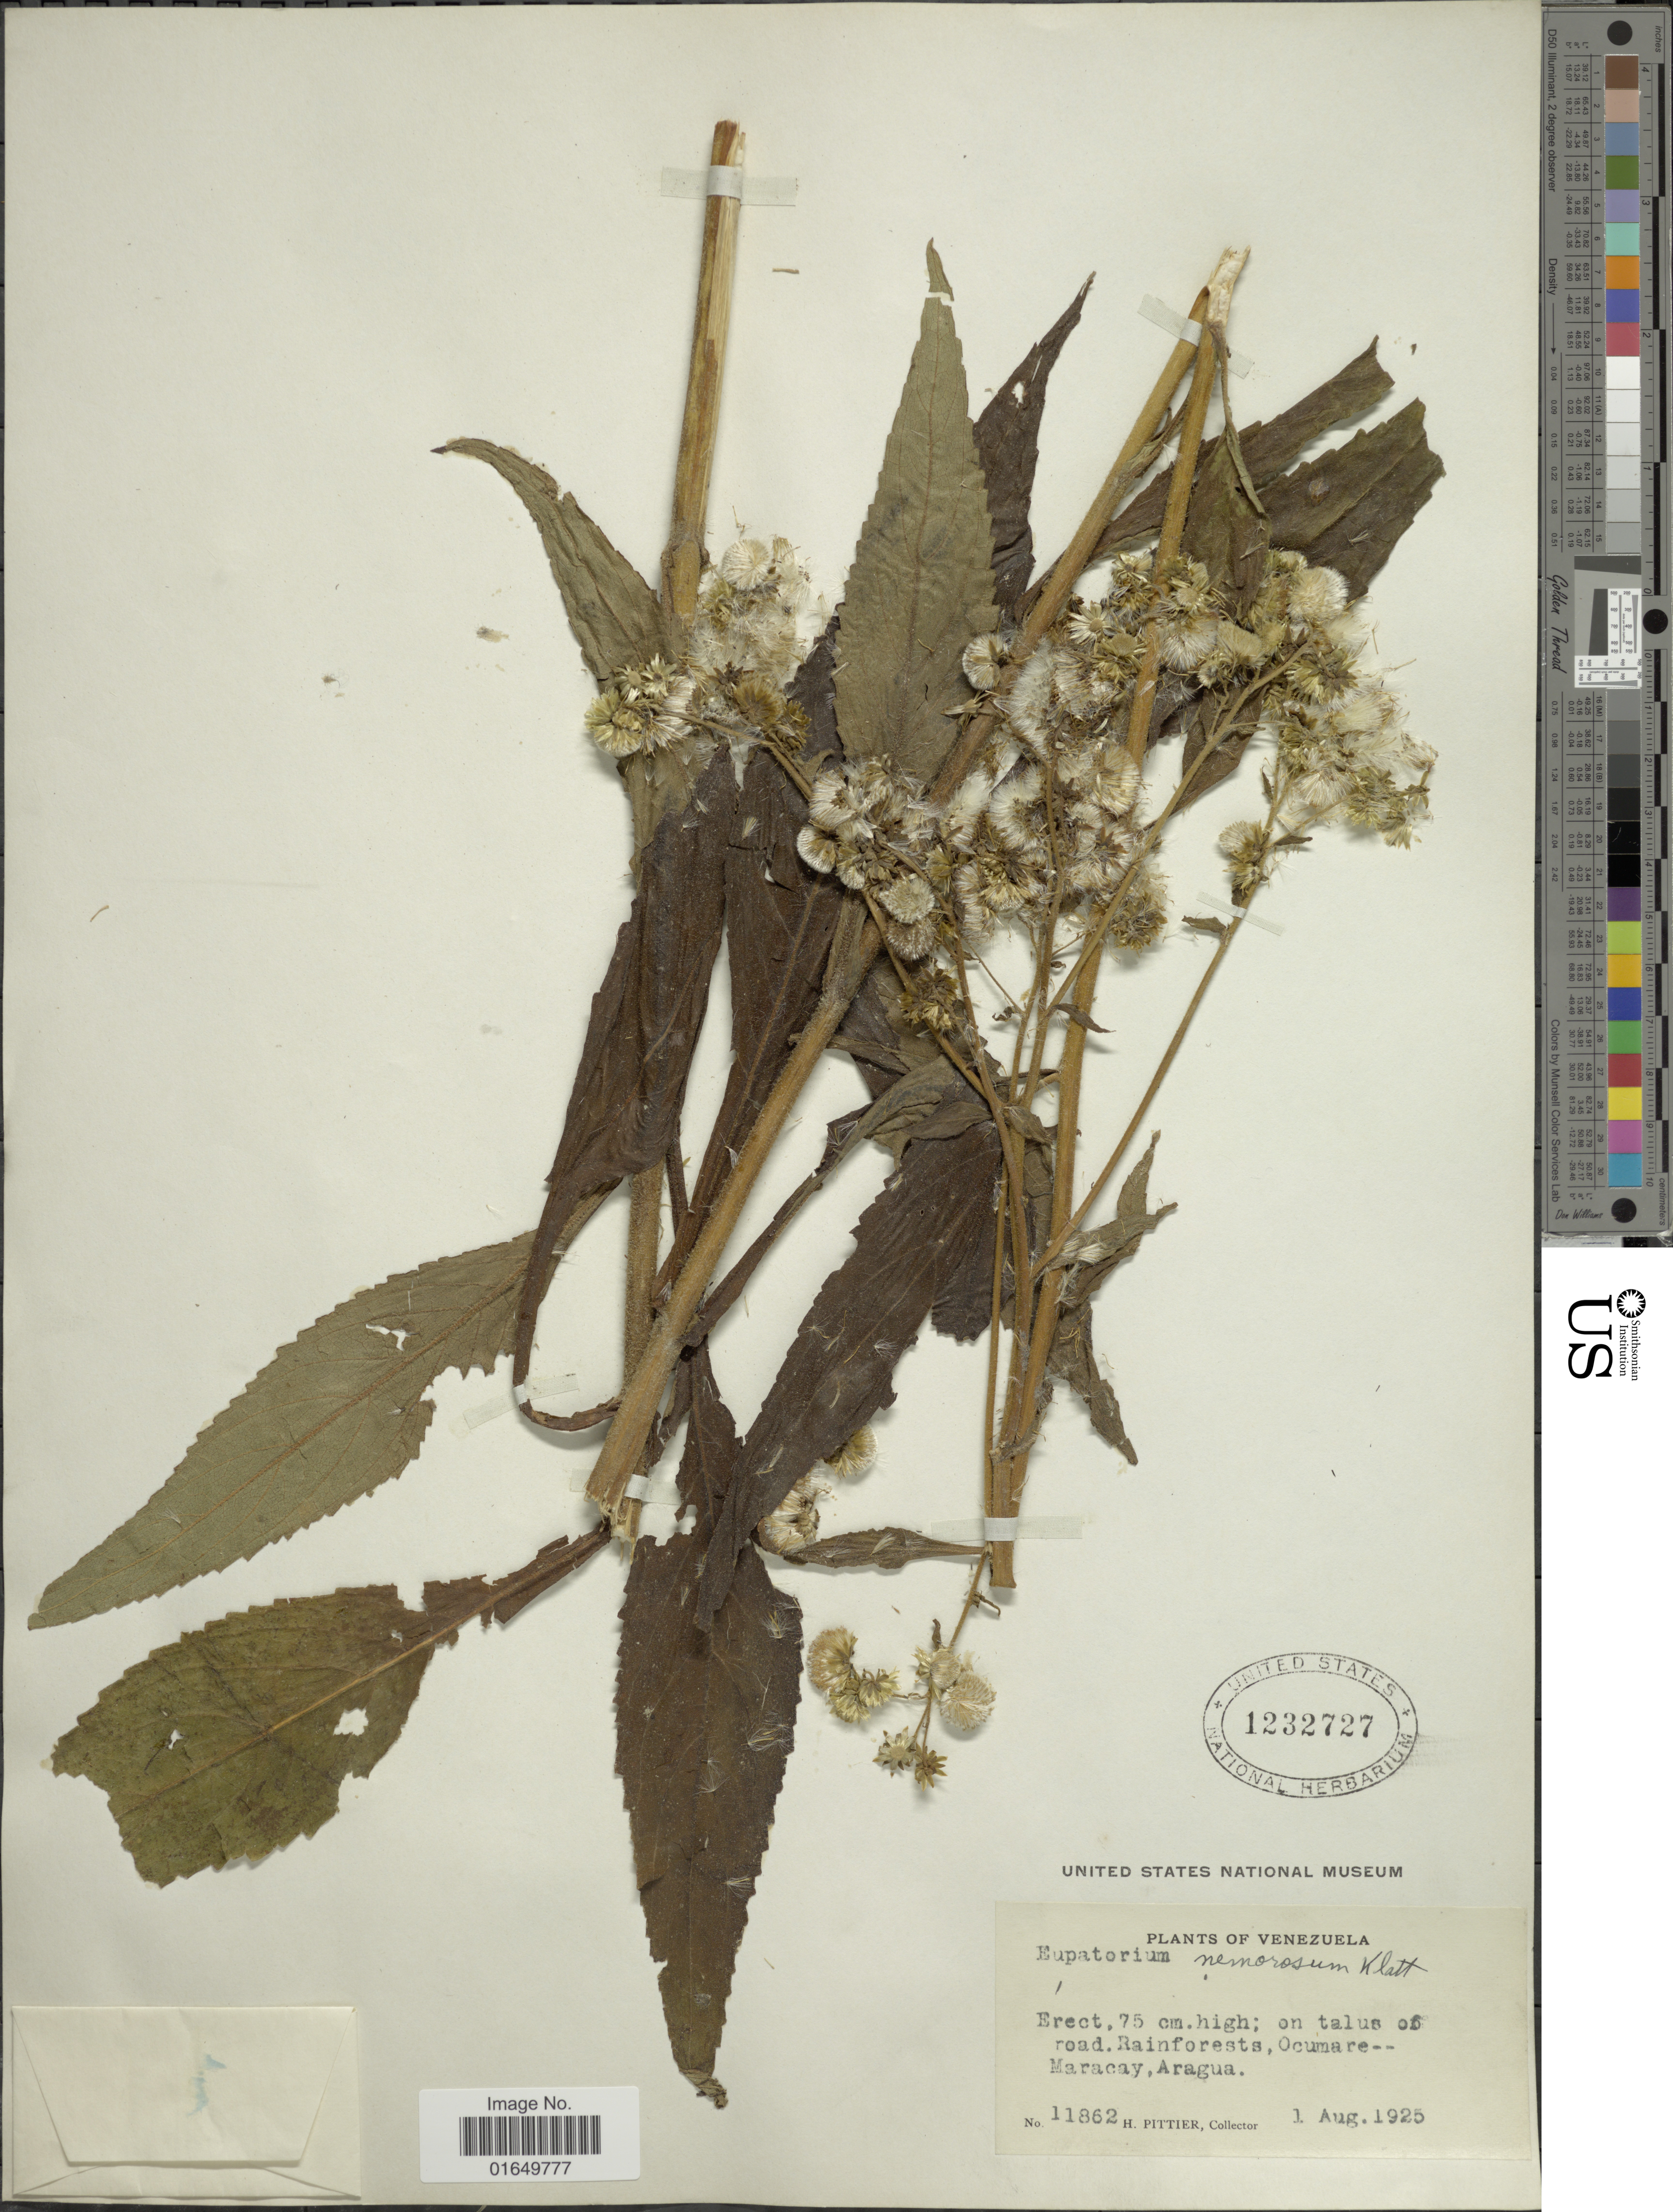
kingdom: Plantae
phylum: Tracheophyta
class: Magnoliopsida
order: Asterales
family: Asteraceae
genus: Polyanthina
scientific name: Polyanthina nemorosa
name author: (Klatt) R.M. King & H. Rob.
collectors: H. F. Pittier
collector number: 11862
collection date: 1925-08-01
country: Venezuela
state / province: Aragua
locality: Ocumare -- Maracay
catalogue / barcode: US 1232727